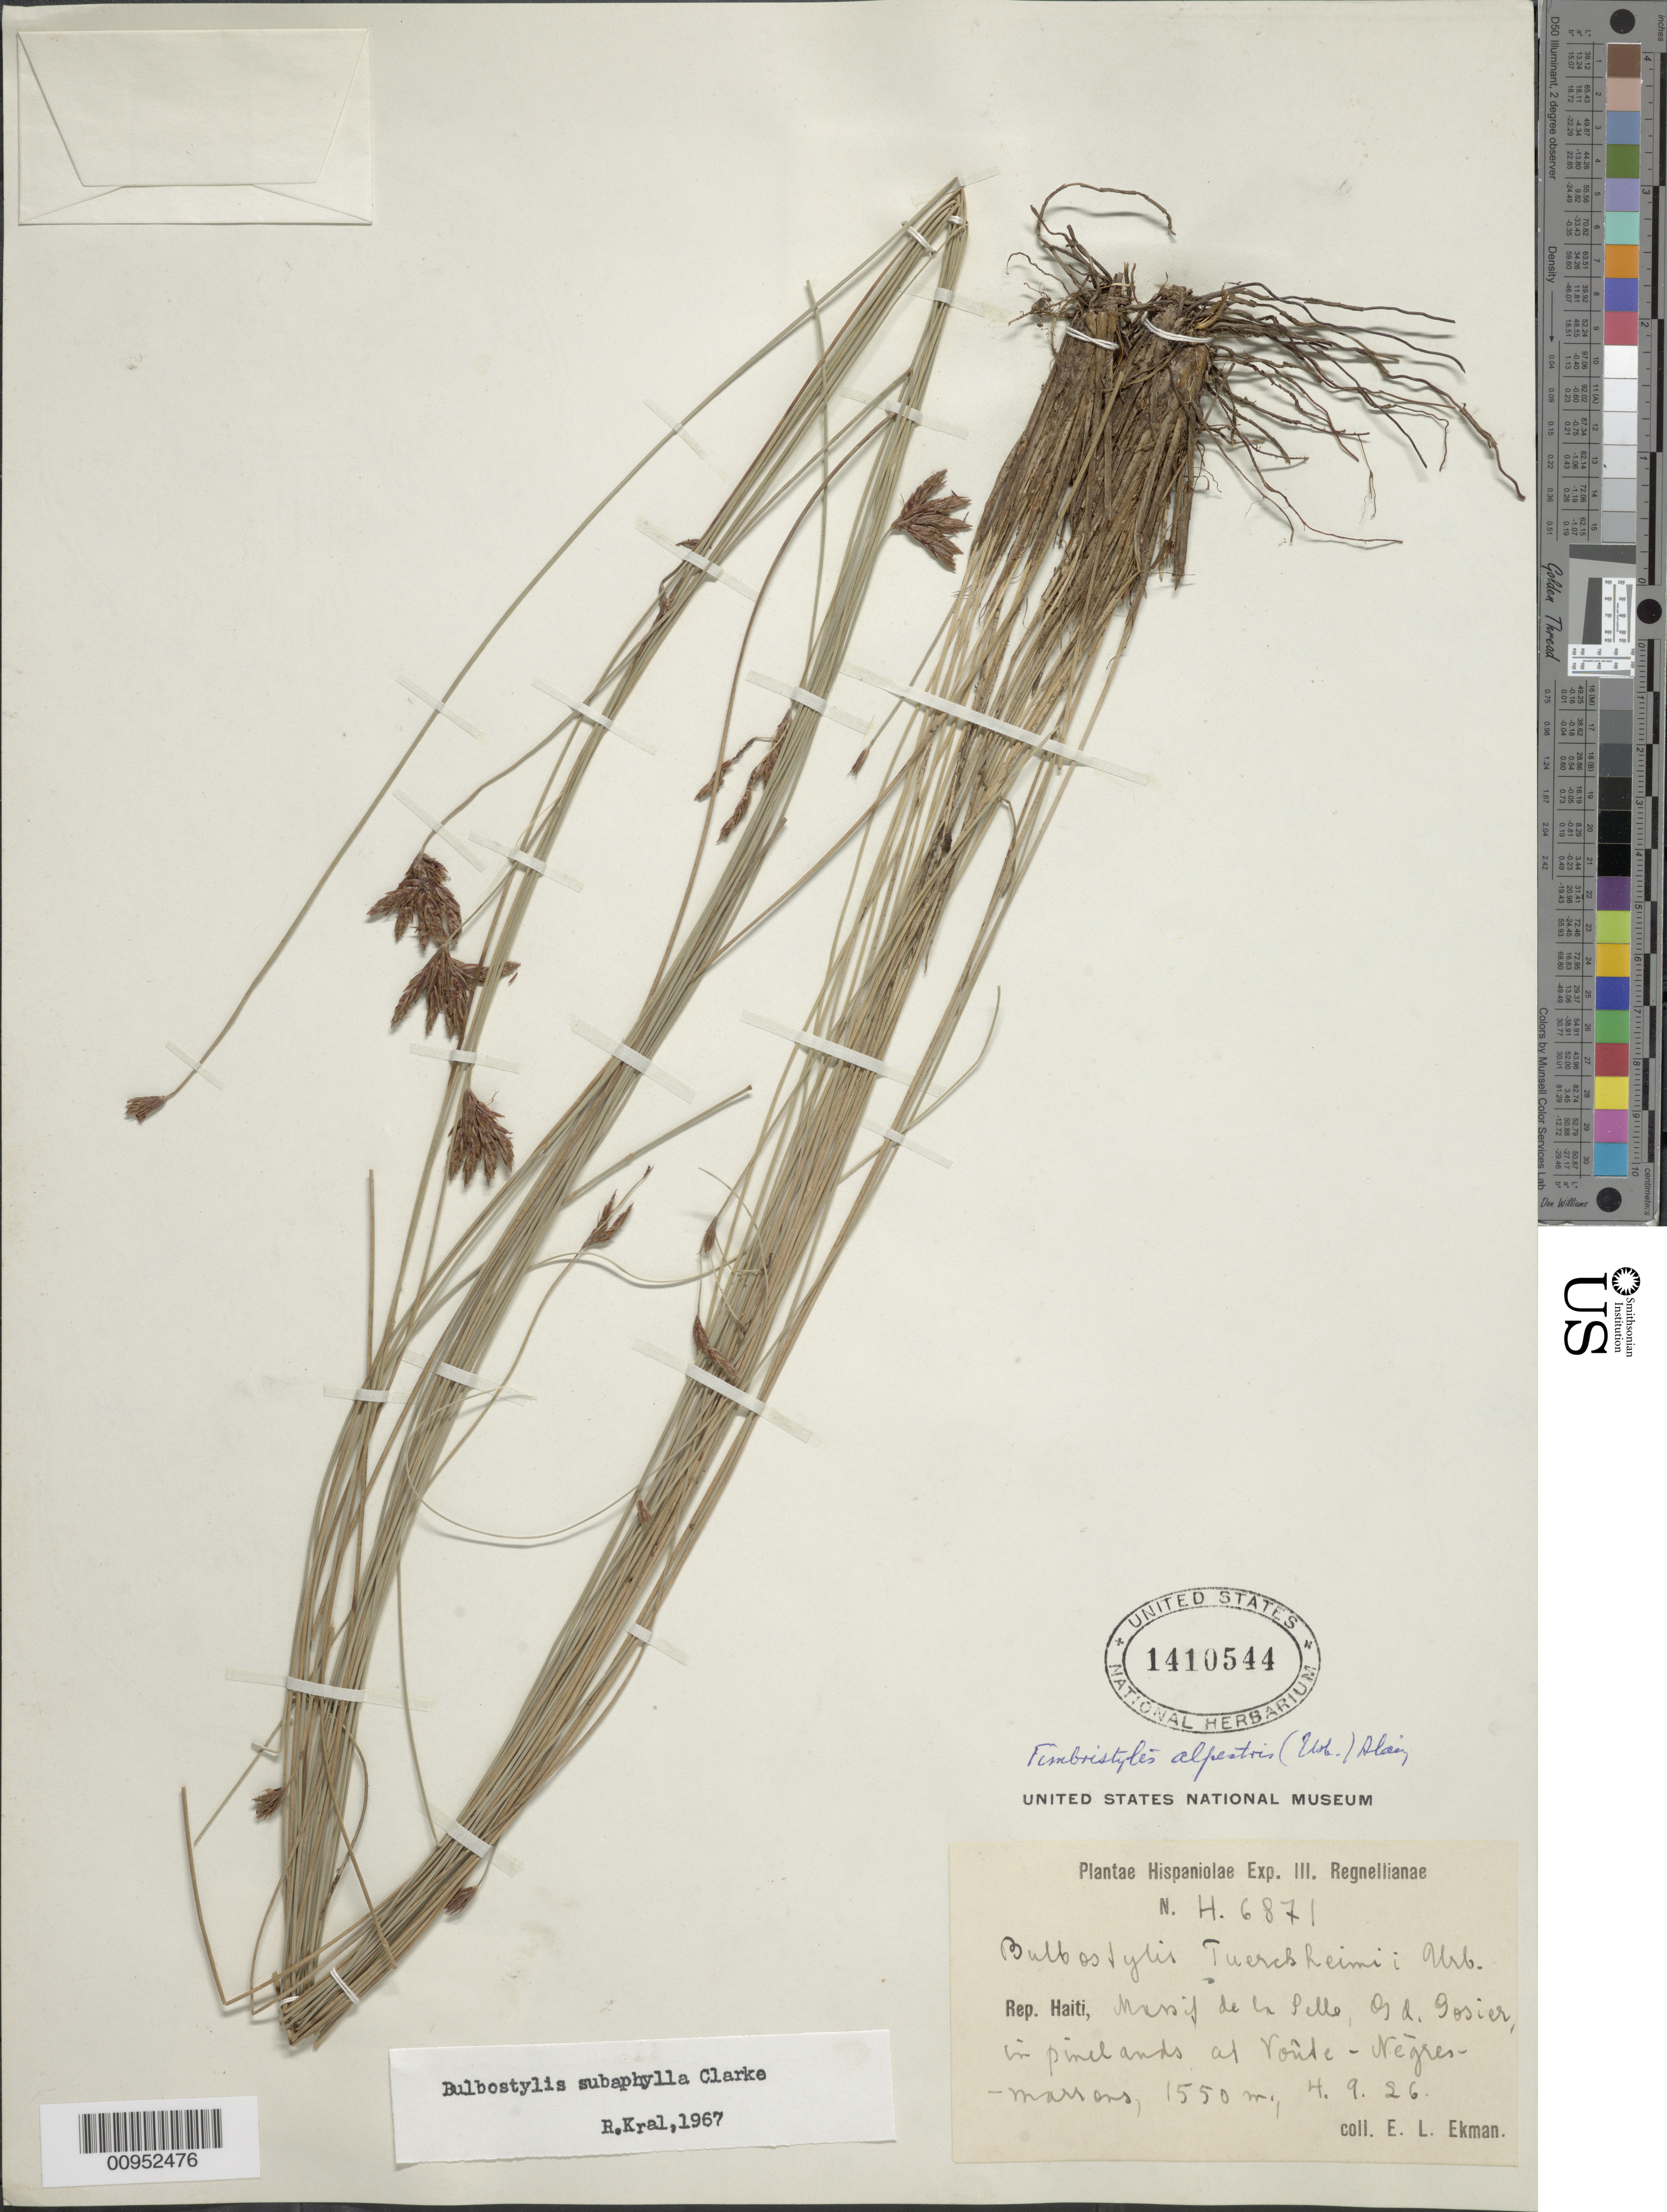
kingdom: Plantae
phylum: Tracheophyta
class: Liliopsida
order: Poales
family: Cyperaceae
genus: Bulbostylis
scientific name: Bulbostylis subaphylla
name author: C.B. Clarke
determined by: Kral, Robert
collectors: E. L. Ekman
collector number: H 6871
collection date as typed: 04 Sep 1926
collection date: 1926-09-04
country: Haiti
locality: Massif de la Selle, Gd. Gosier, in pinelands at Voût Nègres marrons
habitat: In pinelands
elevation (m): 1550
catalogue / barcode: US 1410544